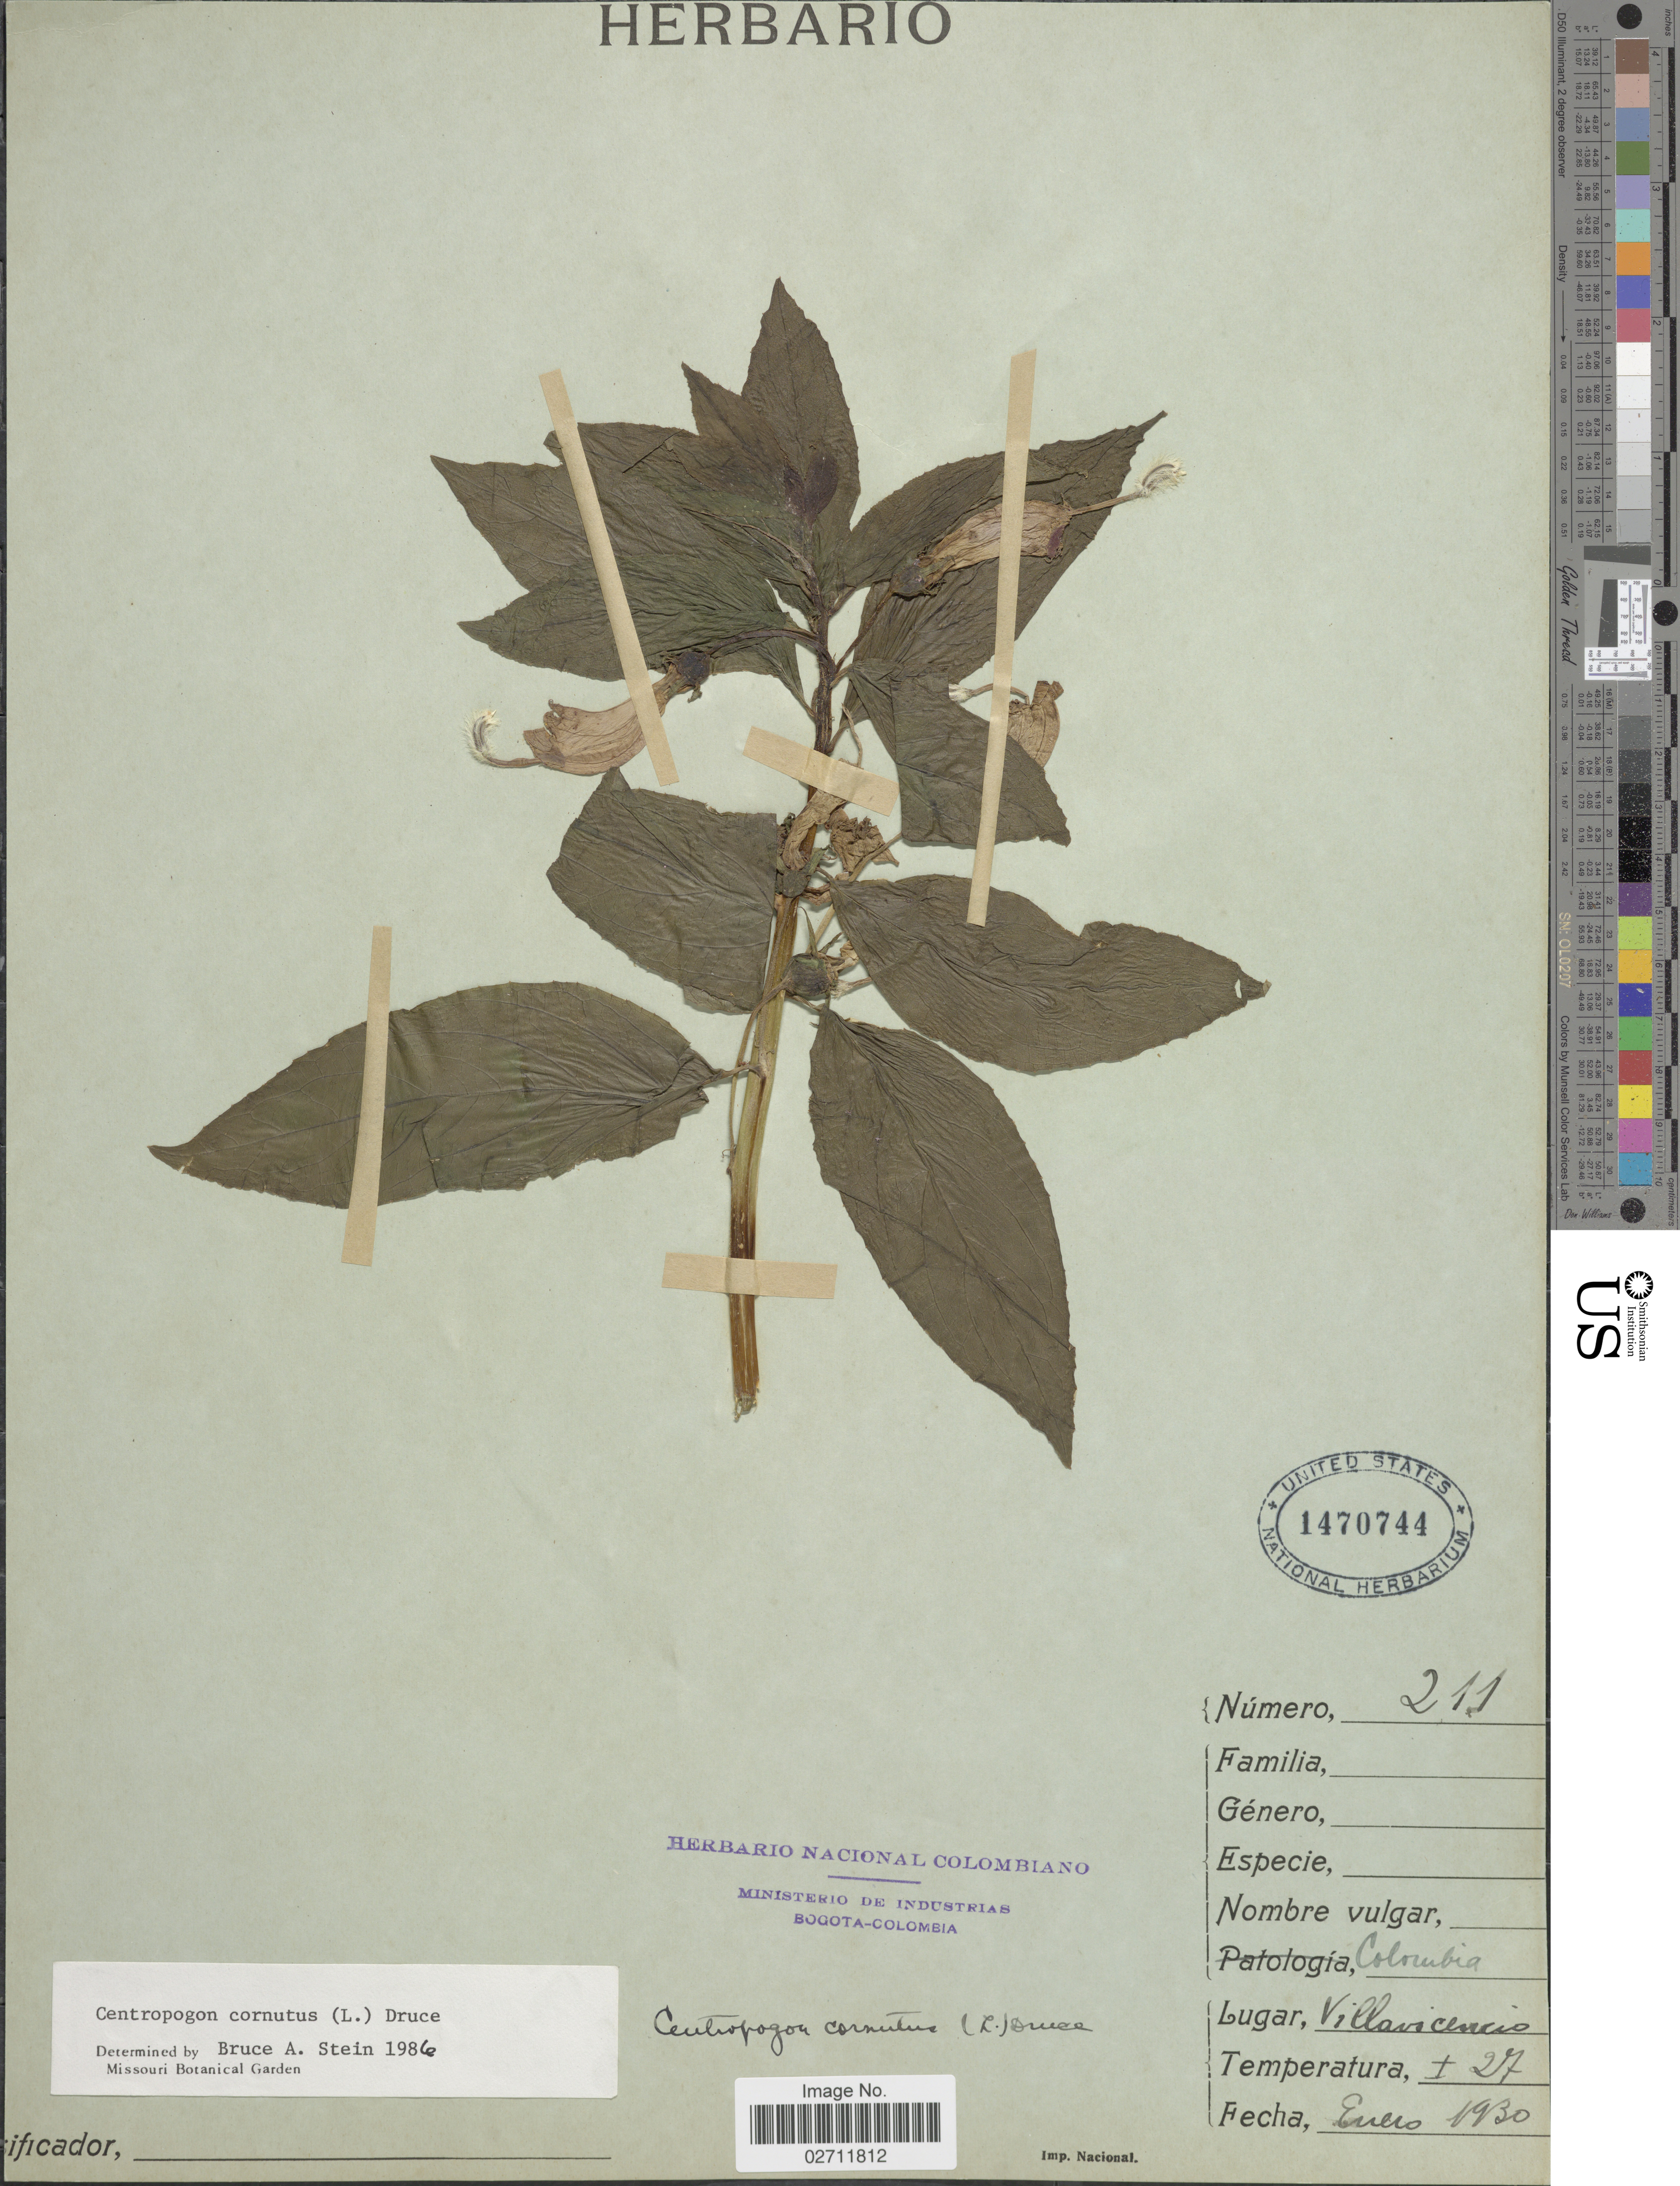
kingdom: Plantae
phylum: Tracheophyta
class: Magnoliopsida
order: Asterales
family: Campanulaceae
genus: Centropogon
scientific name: Centropogon cornutus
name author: (L.) Druce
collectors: ex herb. Nac. Colomb.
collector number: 211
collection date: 1930-01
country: Colombia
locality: Villavicencio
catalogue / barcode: US 1470744